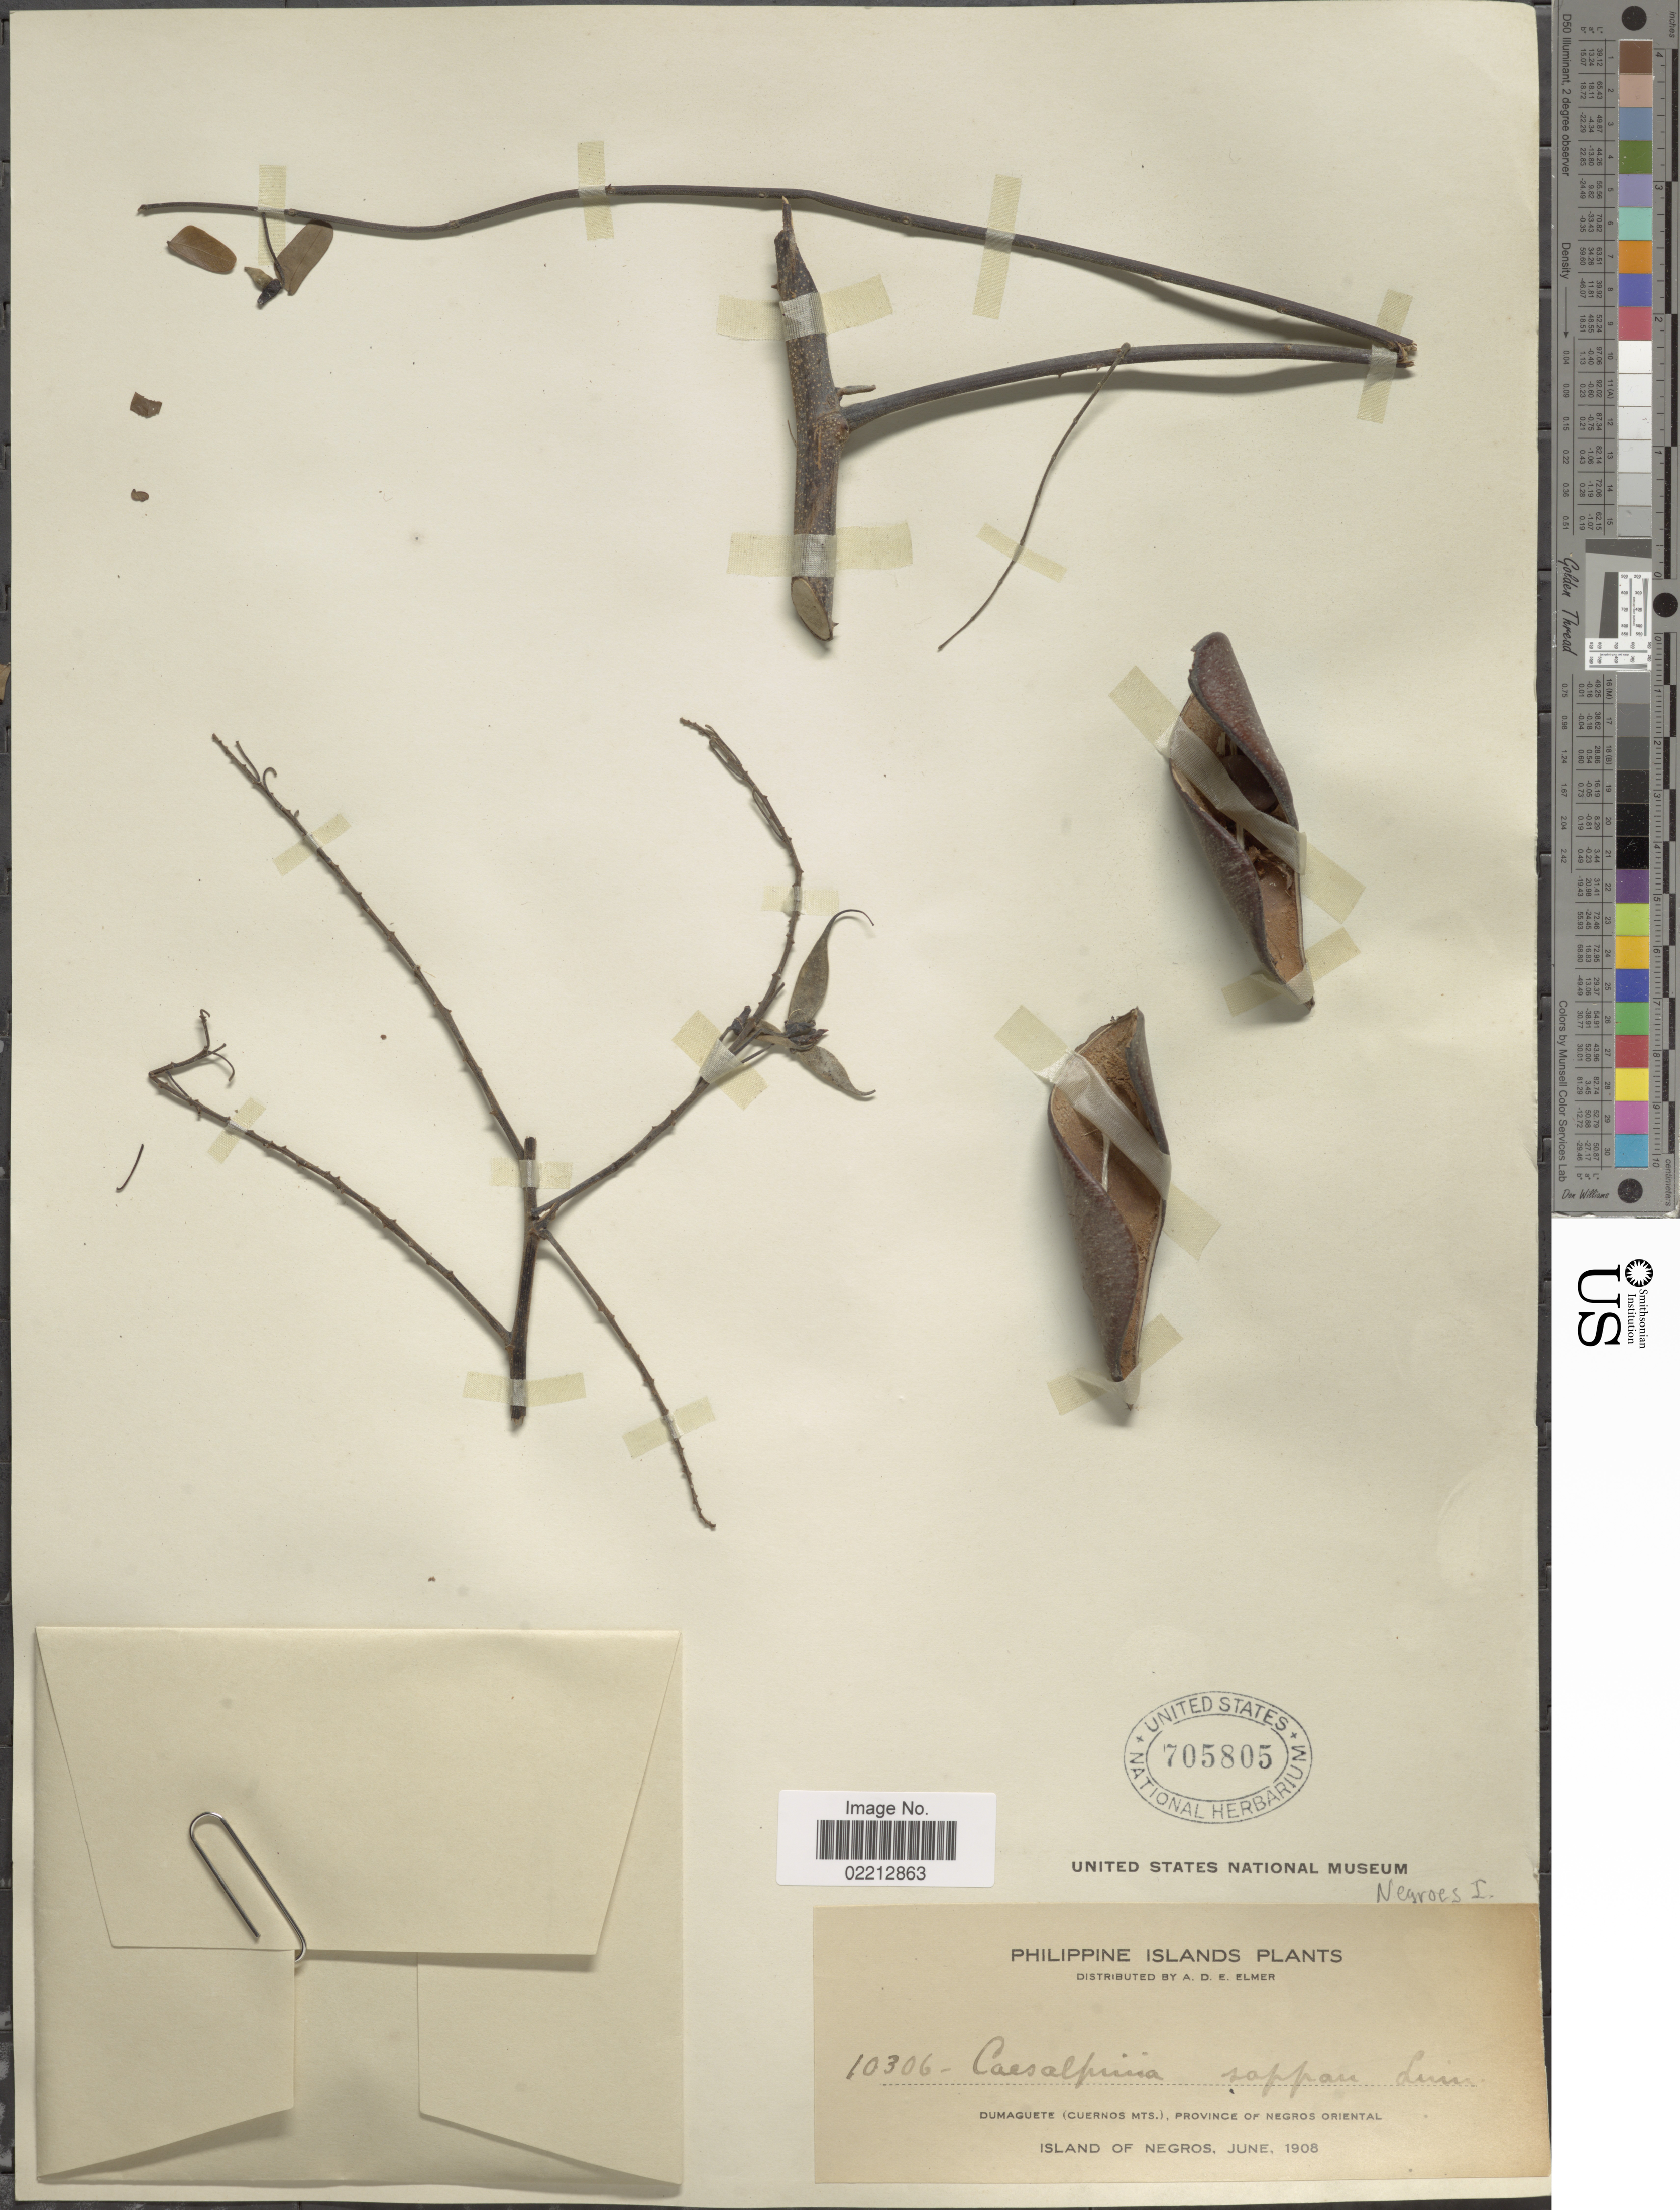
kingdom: Plantae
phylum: Tracheophyta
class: Magnoliopsida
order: Fabales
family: Fabaceae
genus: Biancaea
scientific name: Biancaea sappan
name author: (L.) Tod.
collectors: A. D. E. Elmer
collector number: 10306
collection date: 1908-06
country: Philippines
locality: Dumaguete (Cuernos Mts.) Province of Negros Oriental, Island of Negros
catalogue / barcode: US 705805